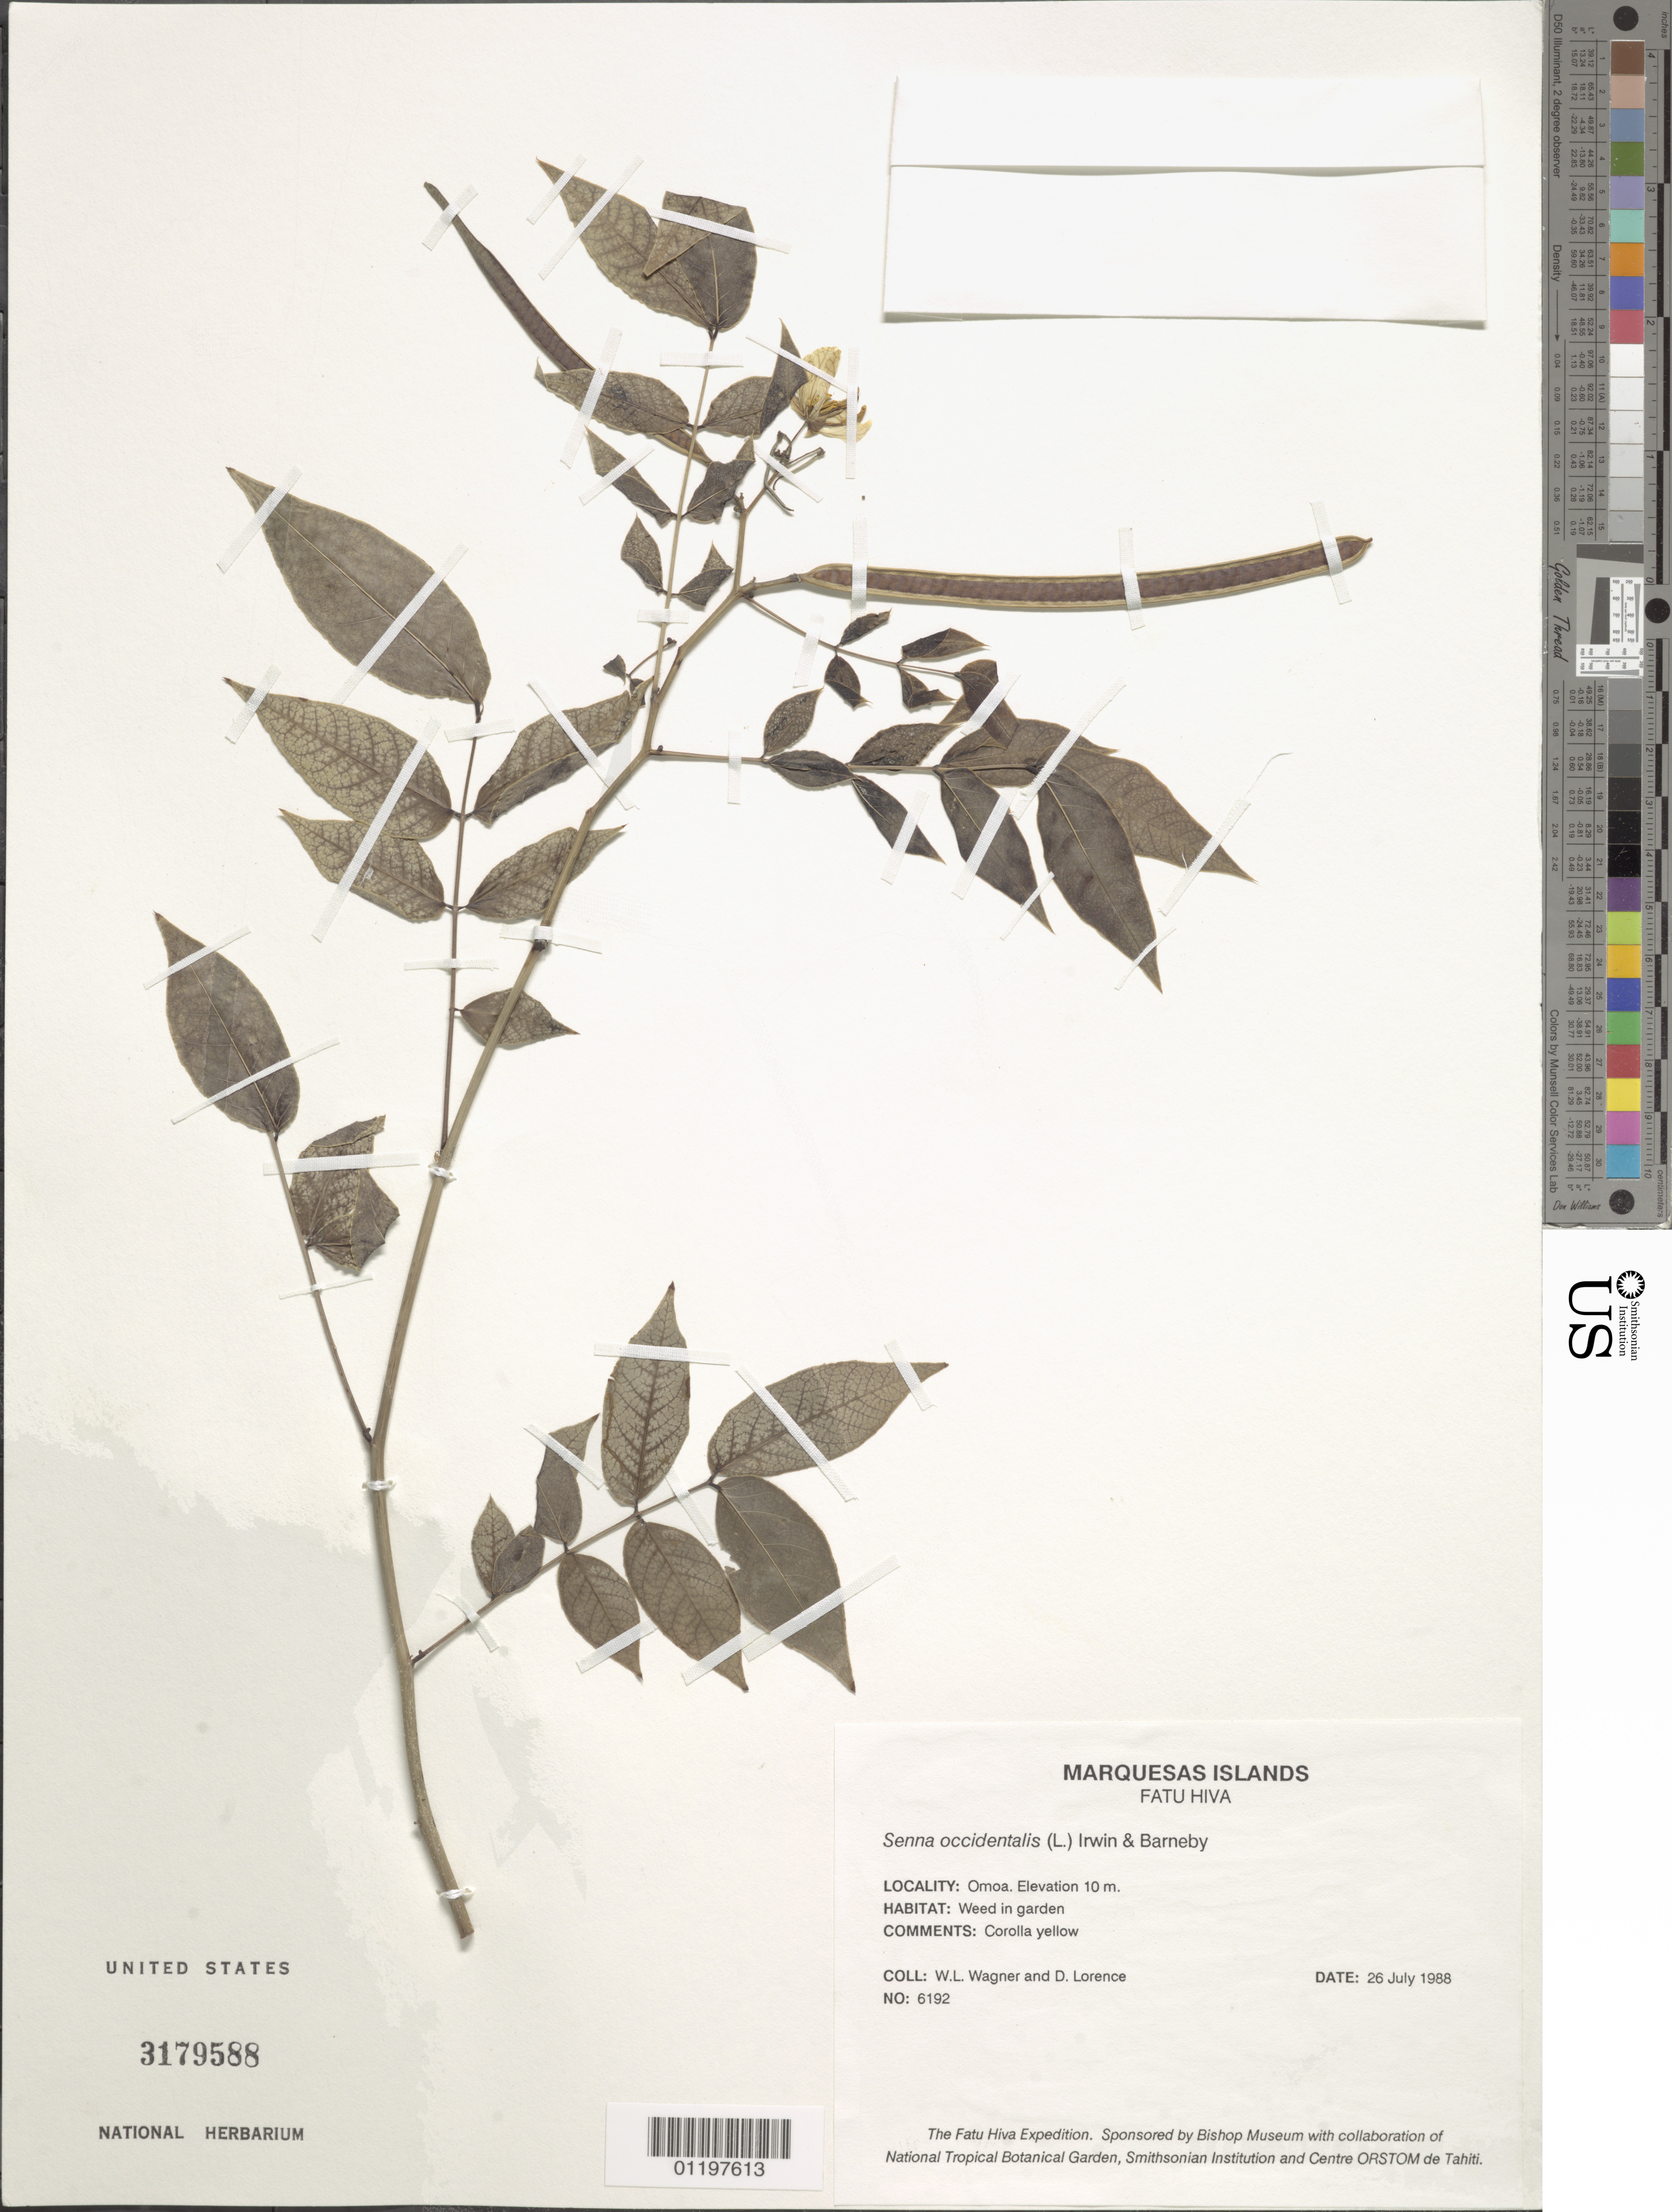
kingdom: Plantae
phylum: Tracheophyta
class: Magnoliopsida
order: Fabales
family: Fabaceae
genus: Senna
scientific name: Senna occidentalis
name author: (L.) Link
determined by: Wagner, W. L.; Florence, J.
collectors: W. L. Wagner & D. Lorence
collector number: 6192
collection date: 1988-07-26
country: French Polynesia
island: Fatu Hiva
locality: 'Omo'a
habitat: Weed in garden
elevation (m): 10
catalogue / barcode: US 3179588